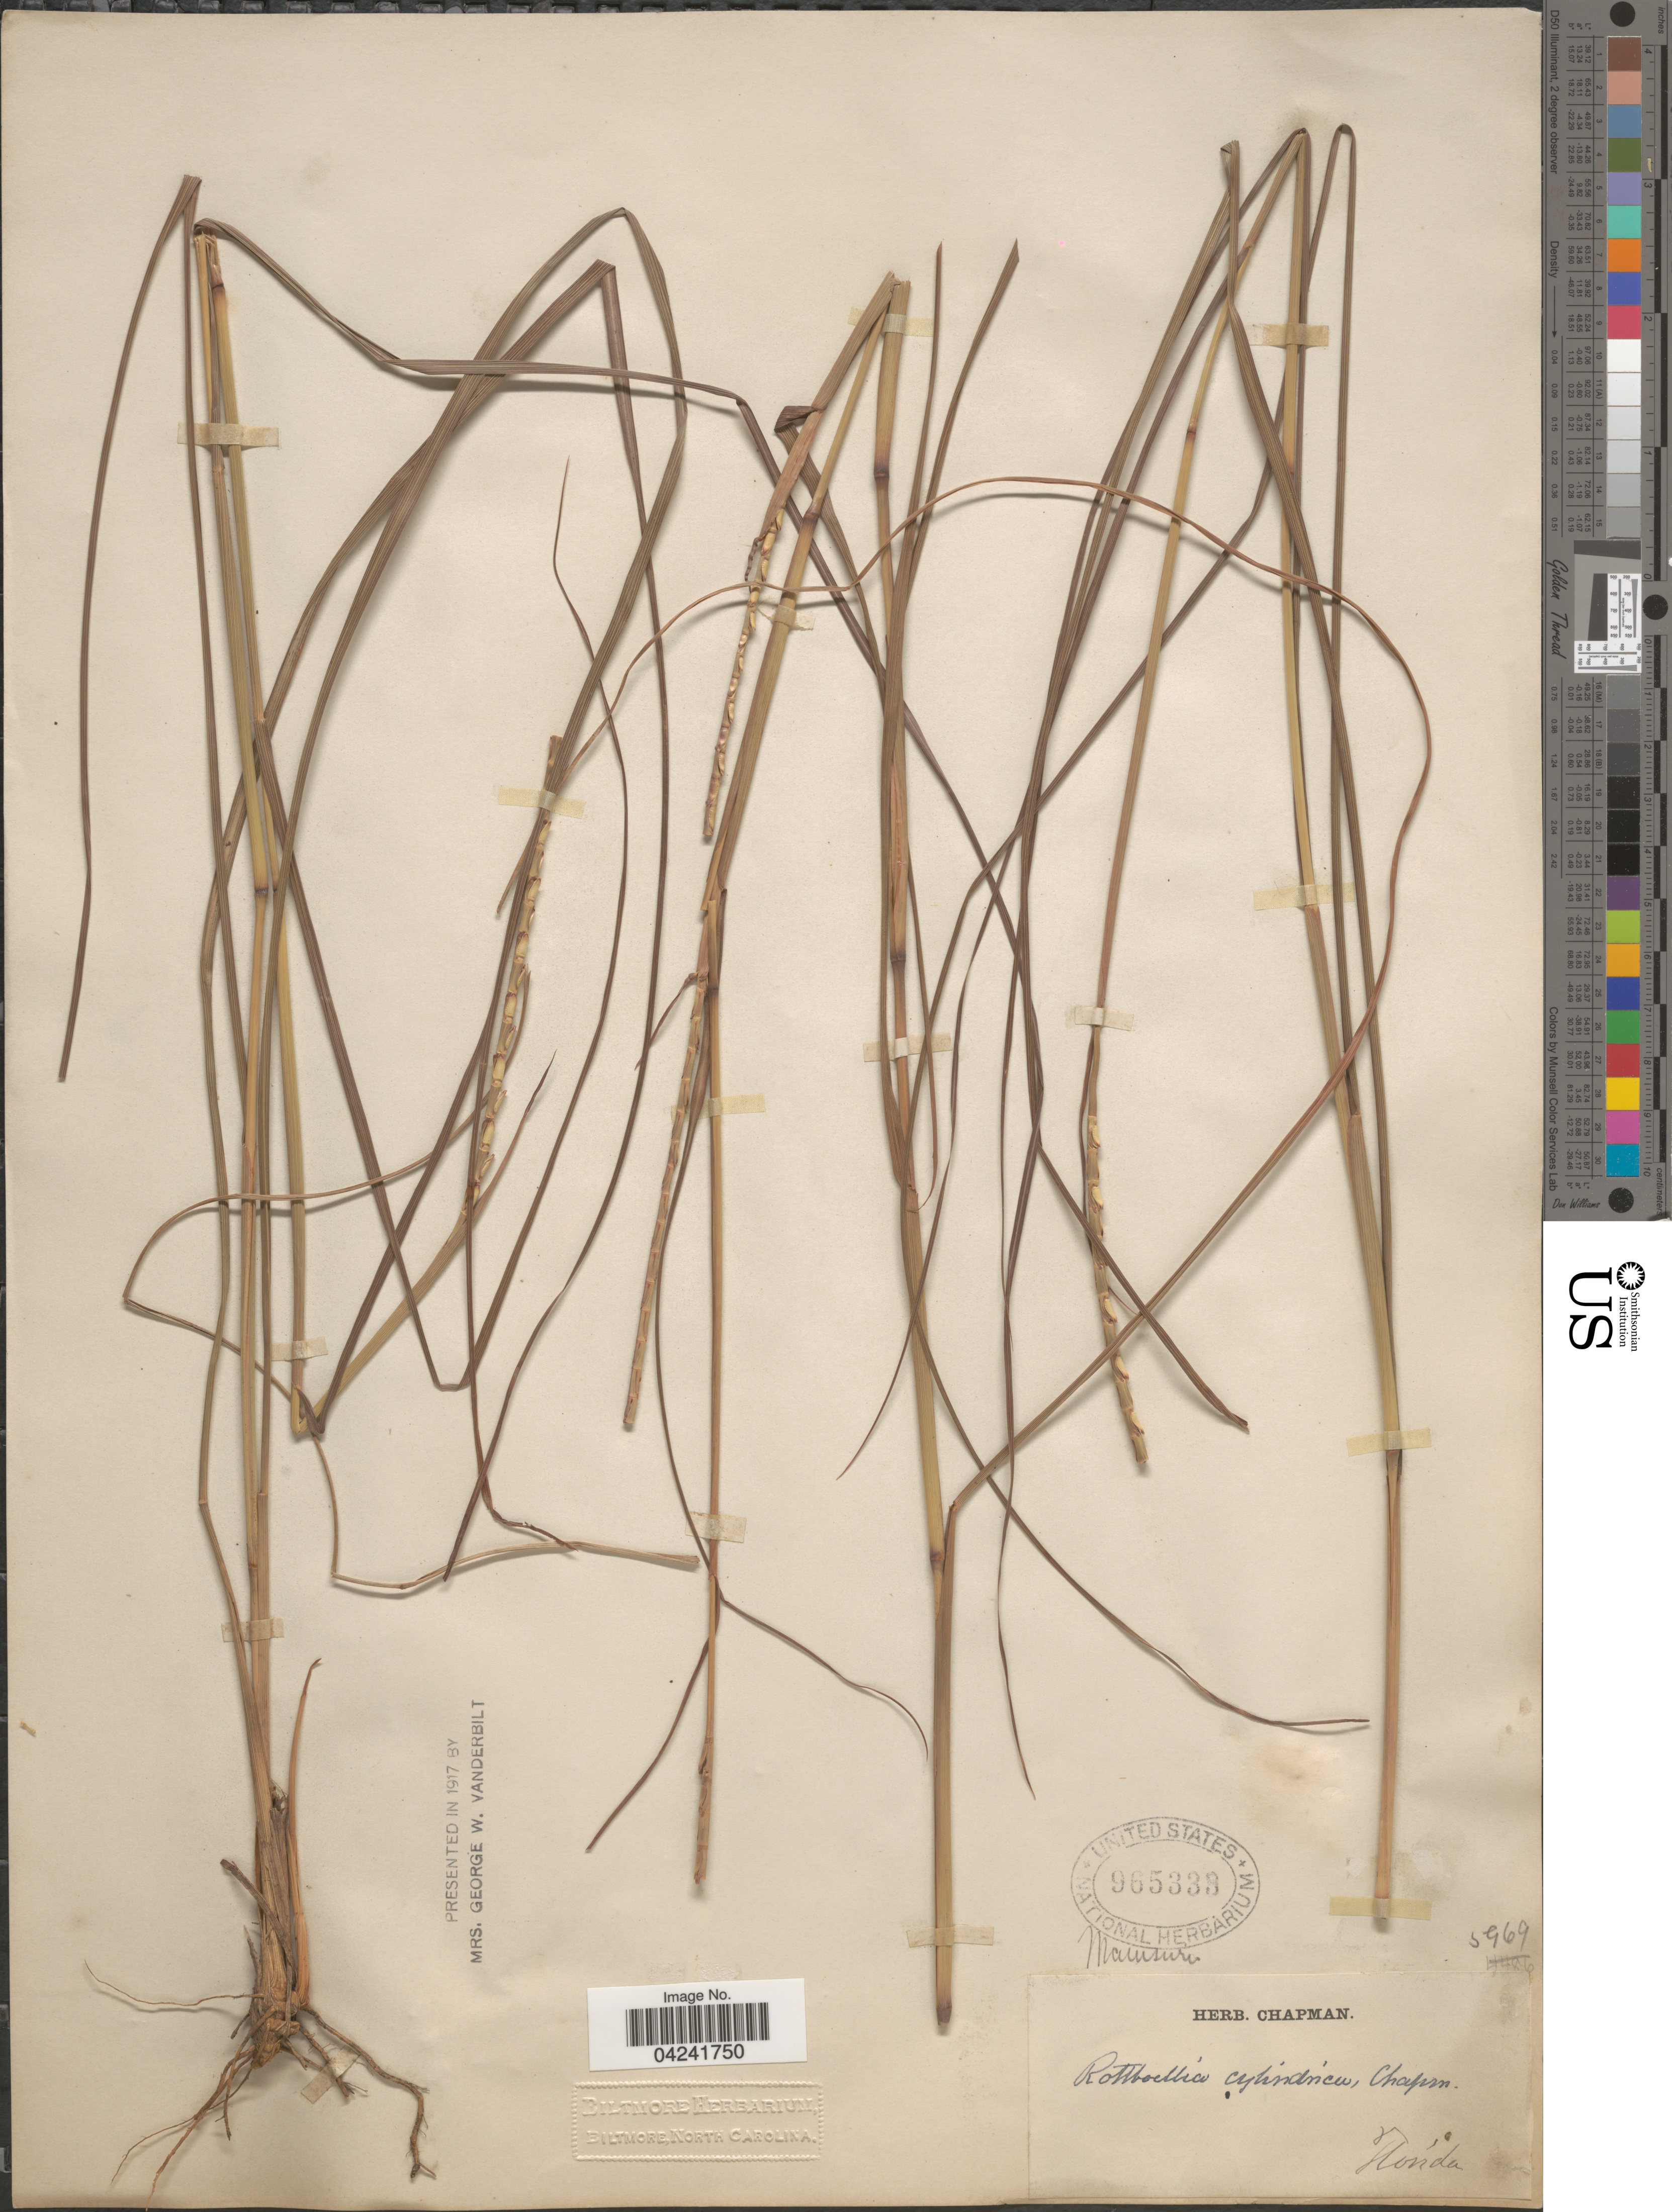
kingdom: Plantae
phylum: Tracheophyta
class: Liliopsida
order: Poales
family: Poaceae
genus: Mnesithea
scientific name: Mnesithea cylindrica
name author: (Michx.) de Koning & Sosef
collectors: ex herb. Chapman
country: United States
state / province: Florida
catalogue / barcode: US 965333